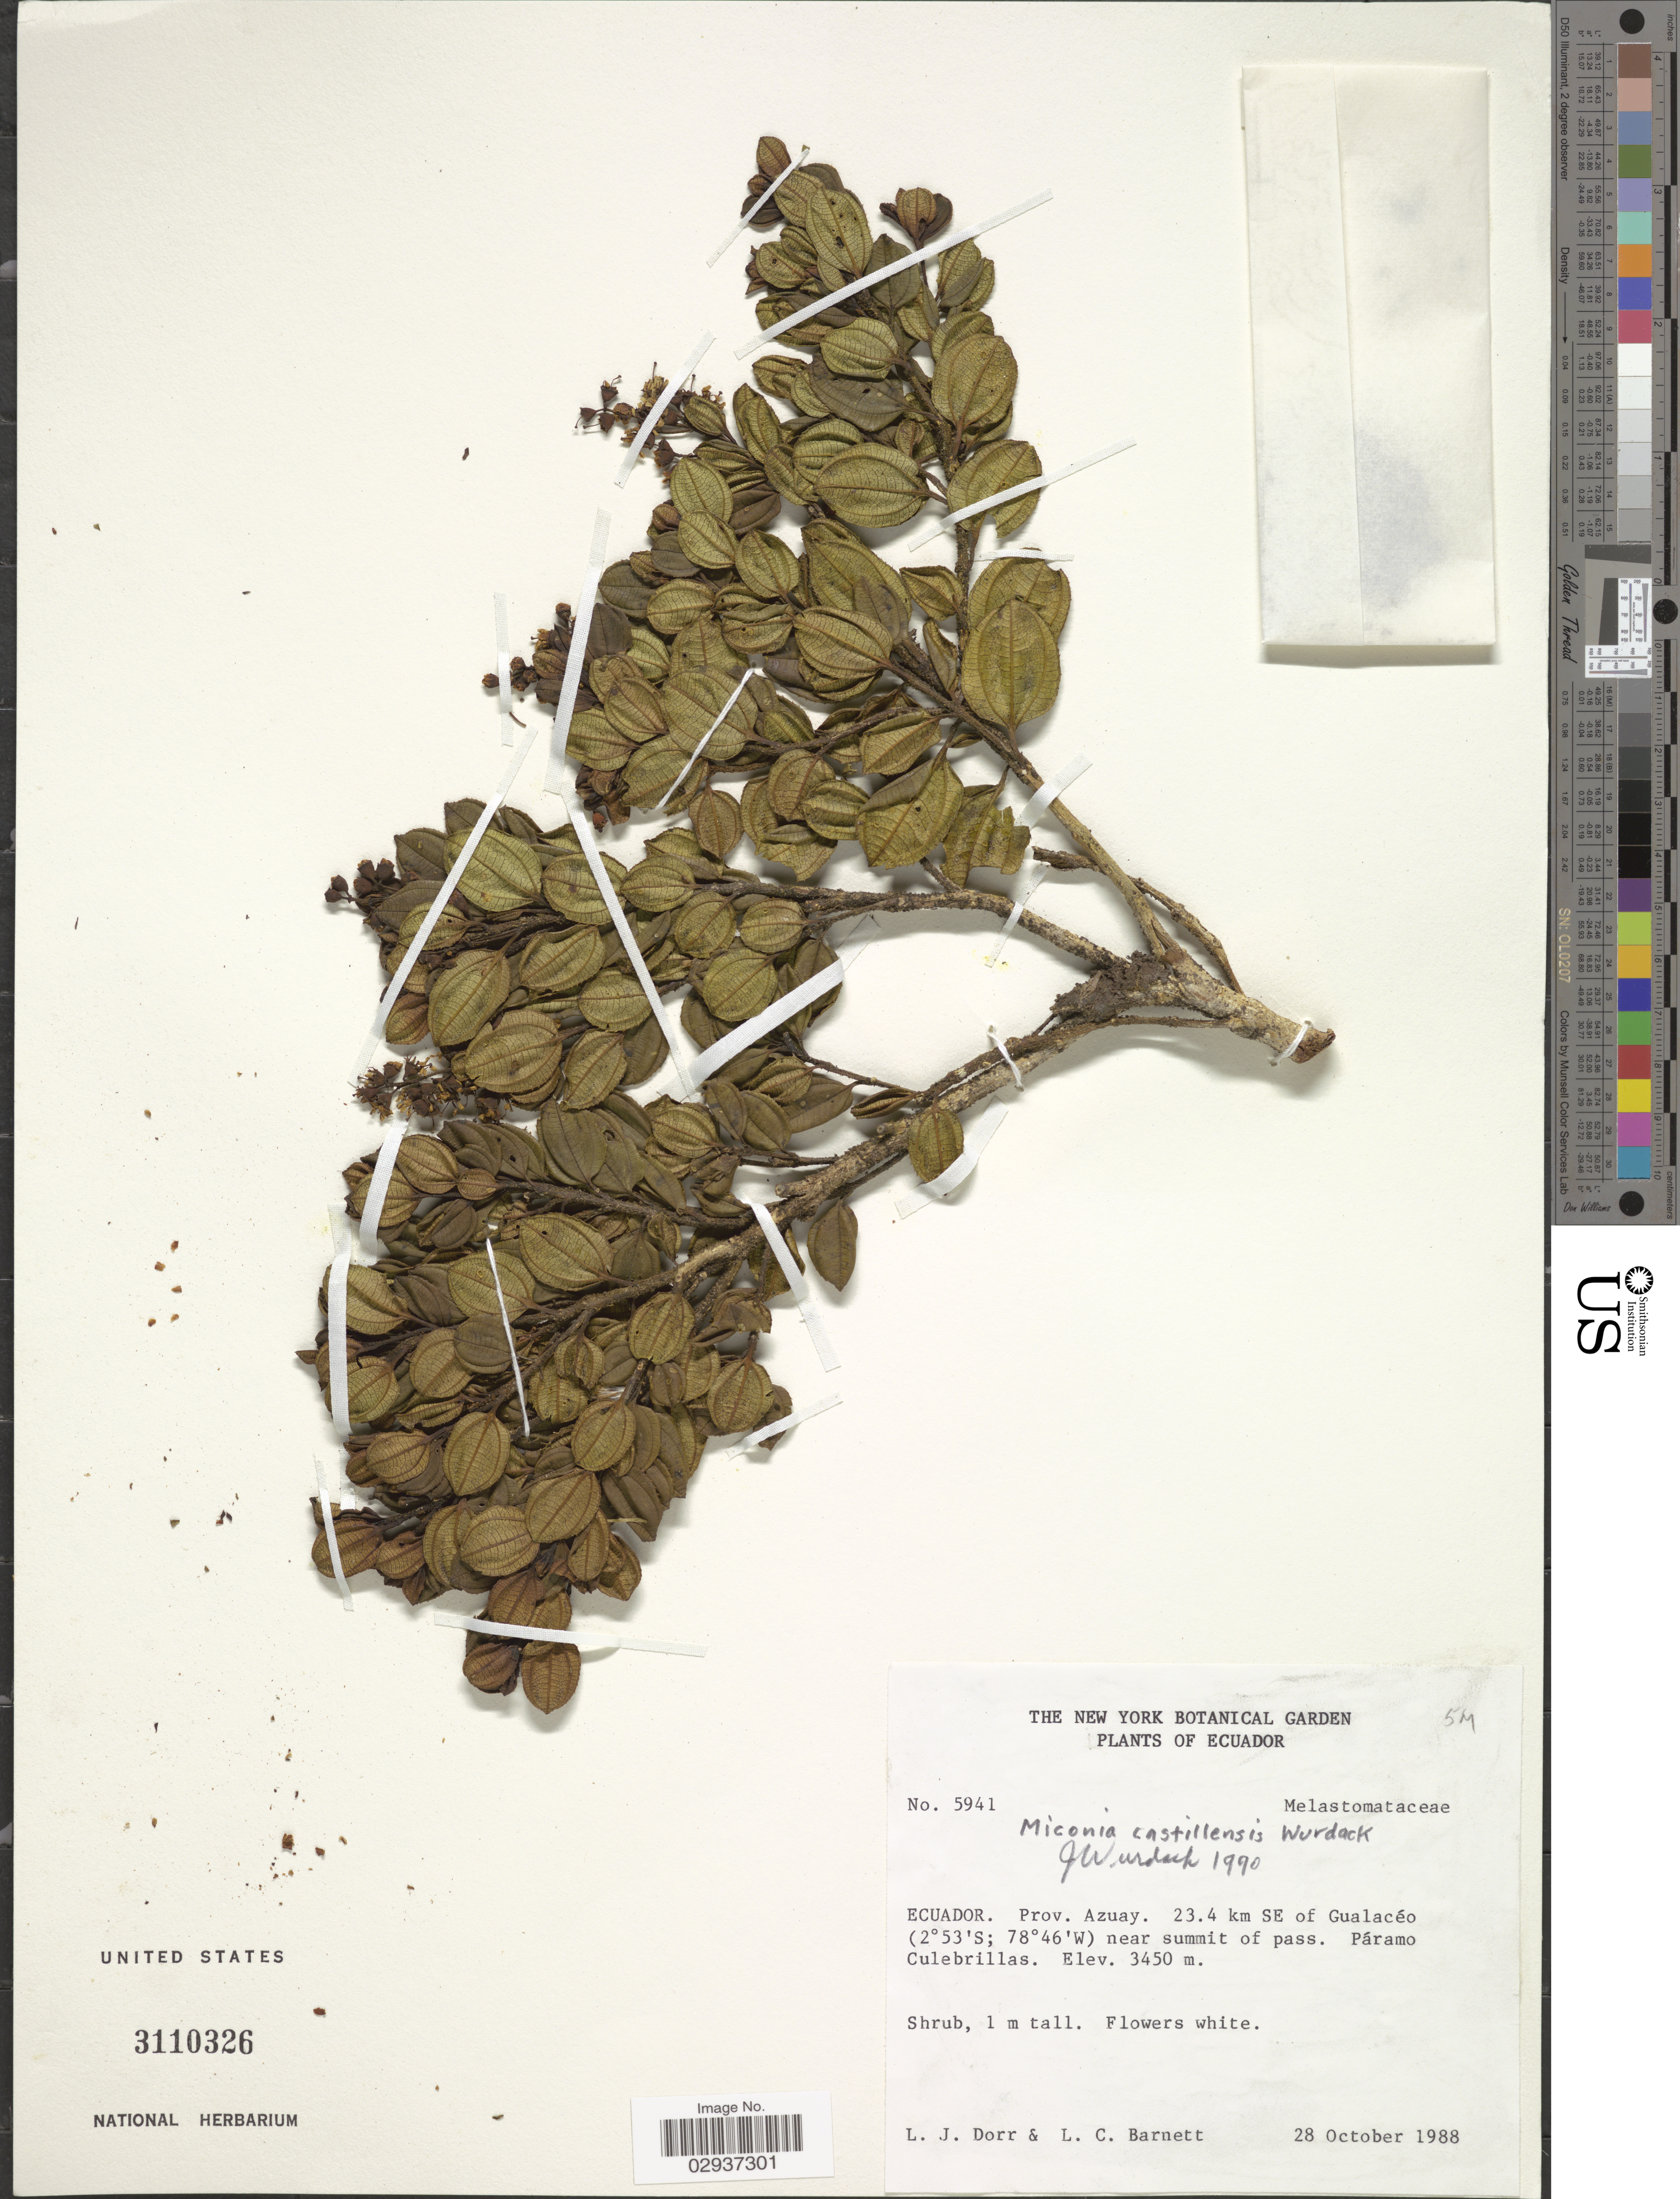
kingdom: Plantae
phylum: Tracheophyta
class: Magnoliopsida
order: Myrtales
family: Melastomataceae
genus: Miconia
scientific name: Miconia castillensis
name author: Wurdack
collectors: L. J. Dorr & L. C. Barnett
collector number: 5941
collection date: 1988-10-28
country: Ecuador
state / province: Azuay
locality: Prov. Azuay. 23.4 km SE of Gualacéo near summit of pass. Páramo Culebrillas.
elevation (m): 3450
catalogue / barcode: US 3110326